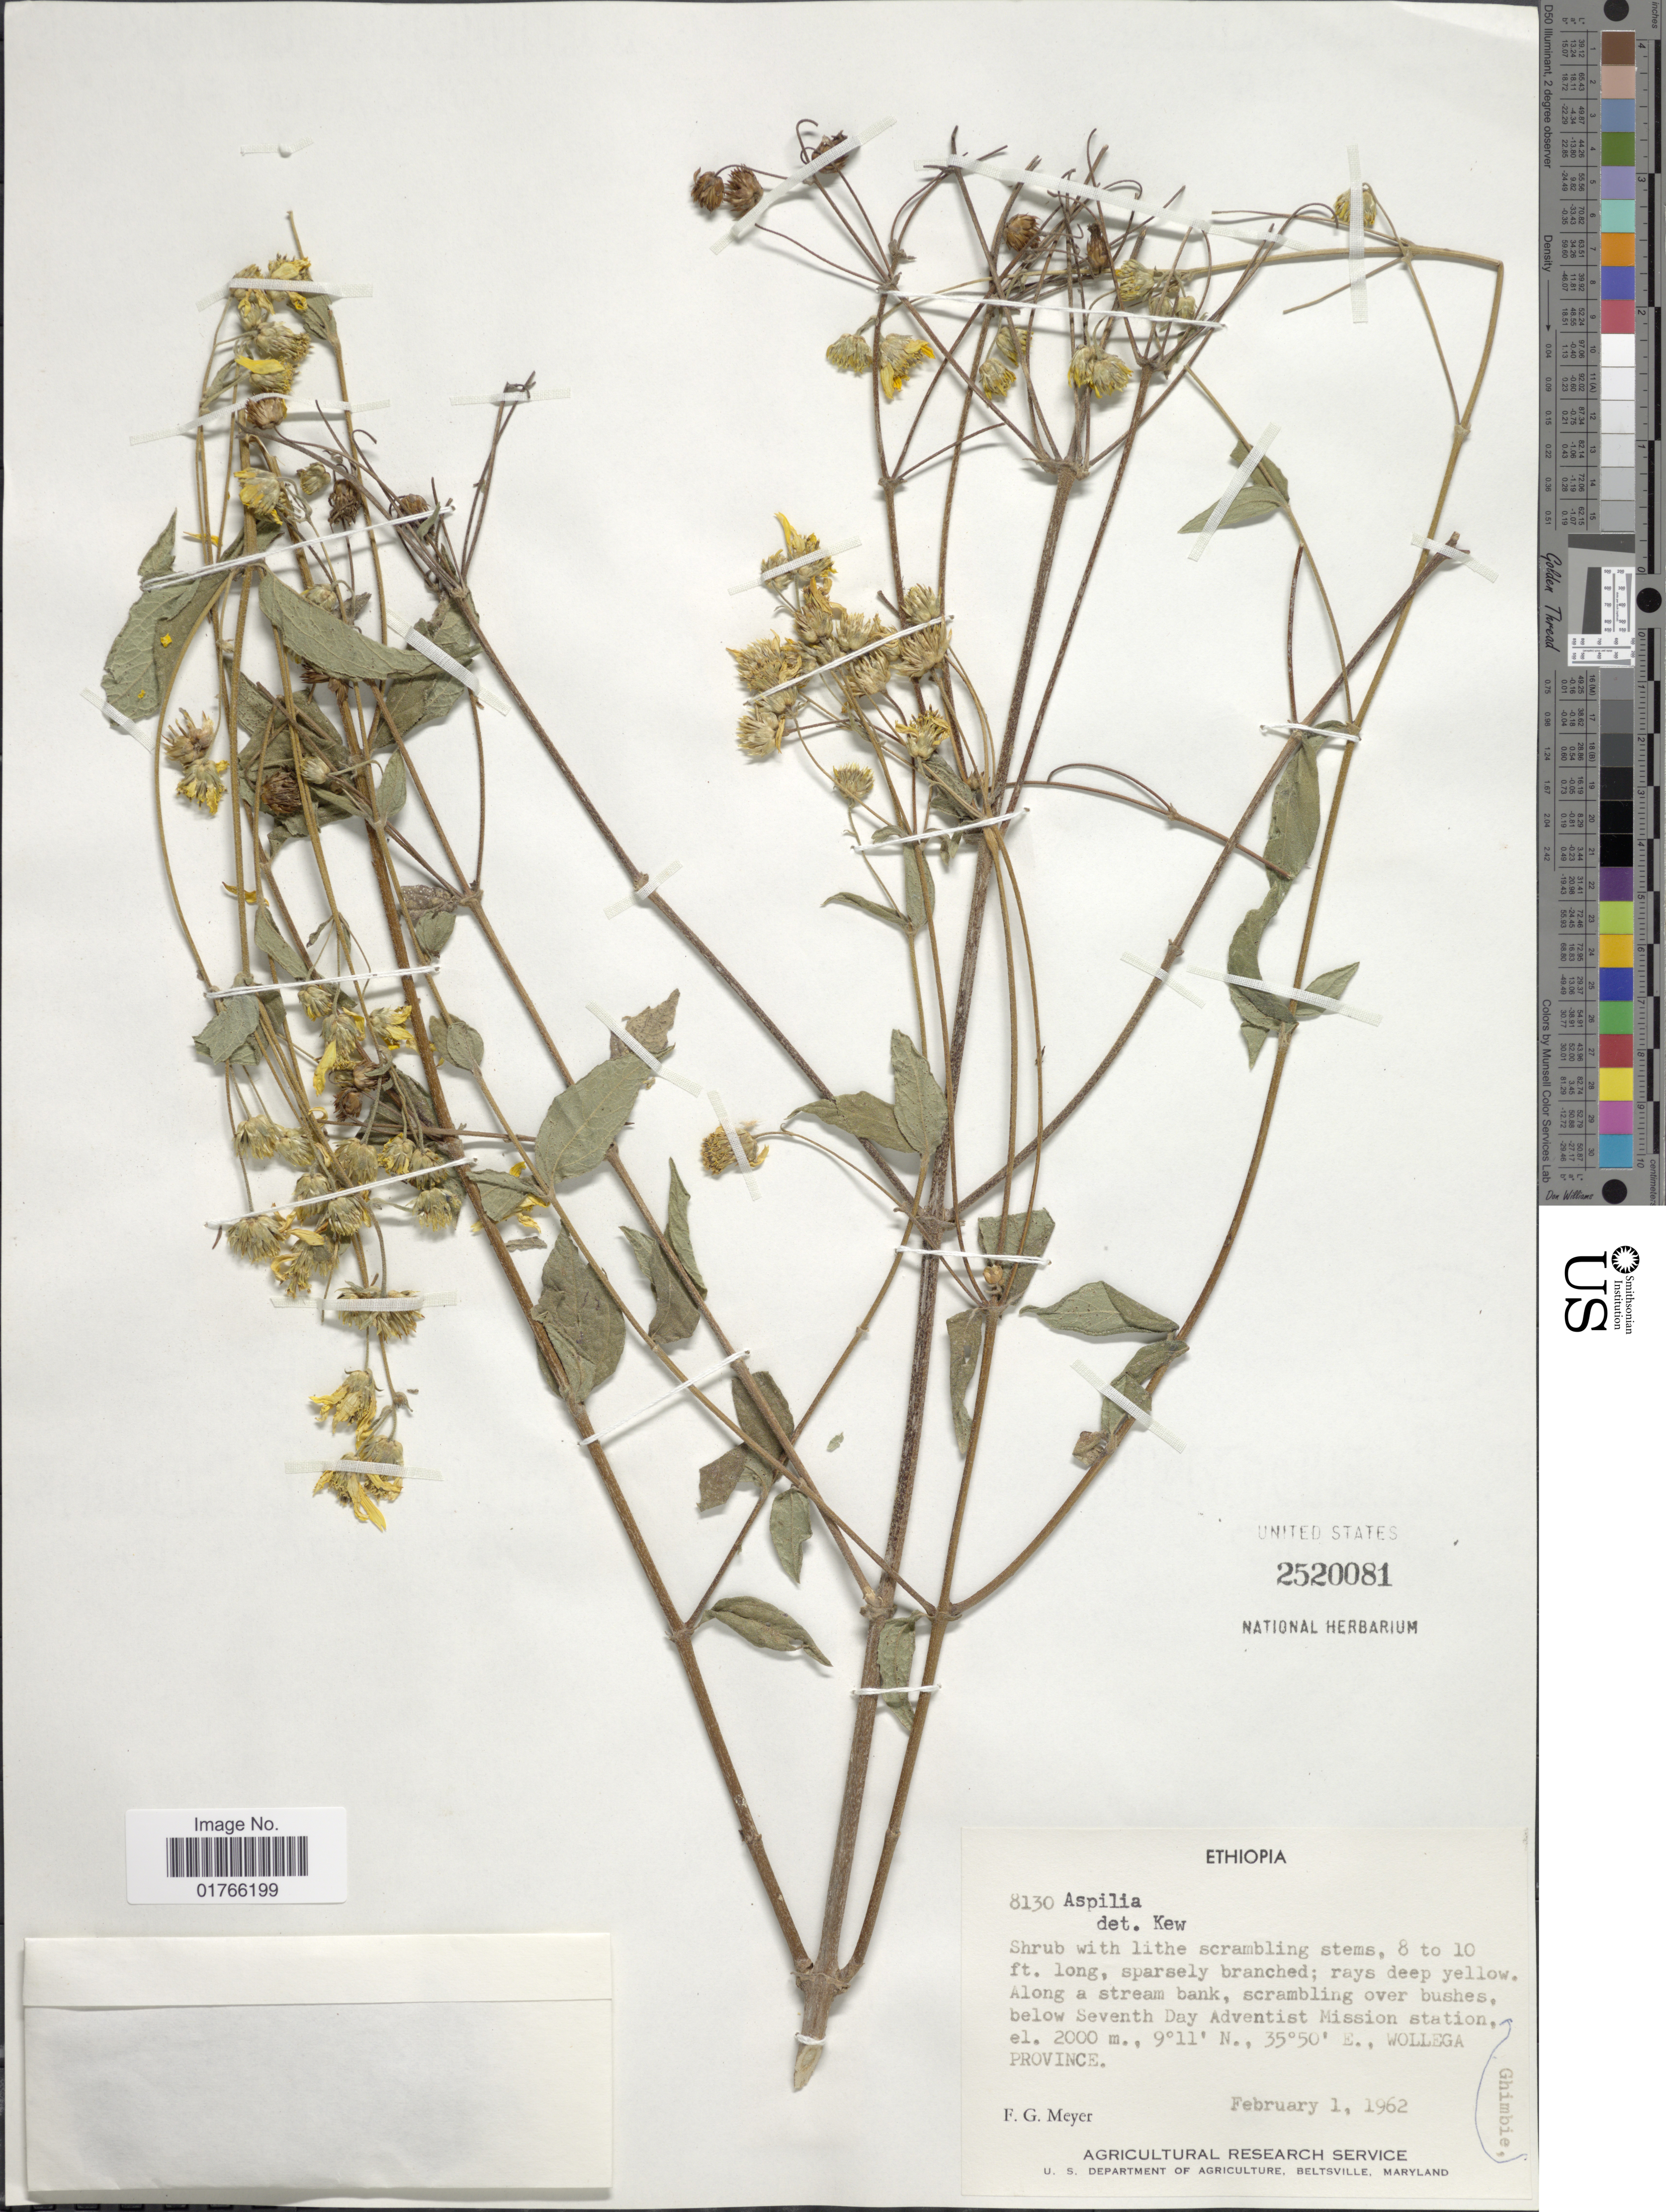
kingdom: Plantae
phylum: Tracheophyta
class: Magnoliopsida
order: Asterales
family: Asteraceae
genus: Aspilia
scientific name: Aspilia sp.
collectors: F. G. Meyer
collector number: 8130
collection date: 1962-02-01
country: Ethiopia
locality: Below Seventh Day Adventist Mission station, Wollega Province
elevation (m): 2000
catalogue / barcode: US 2520081